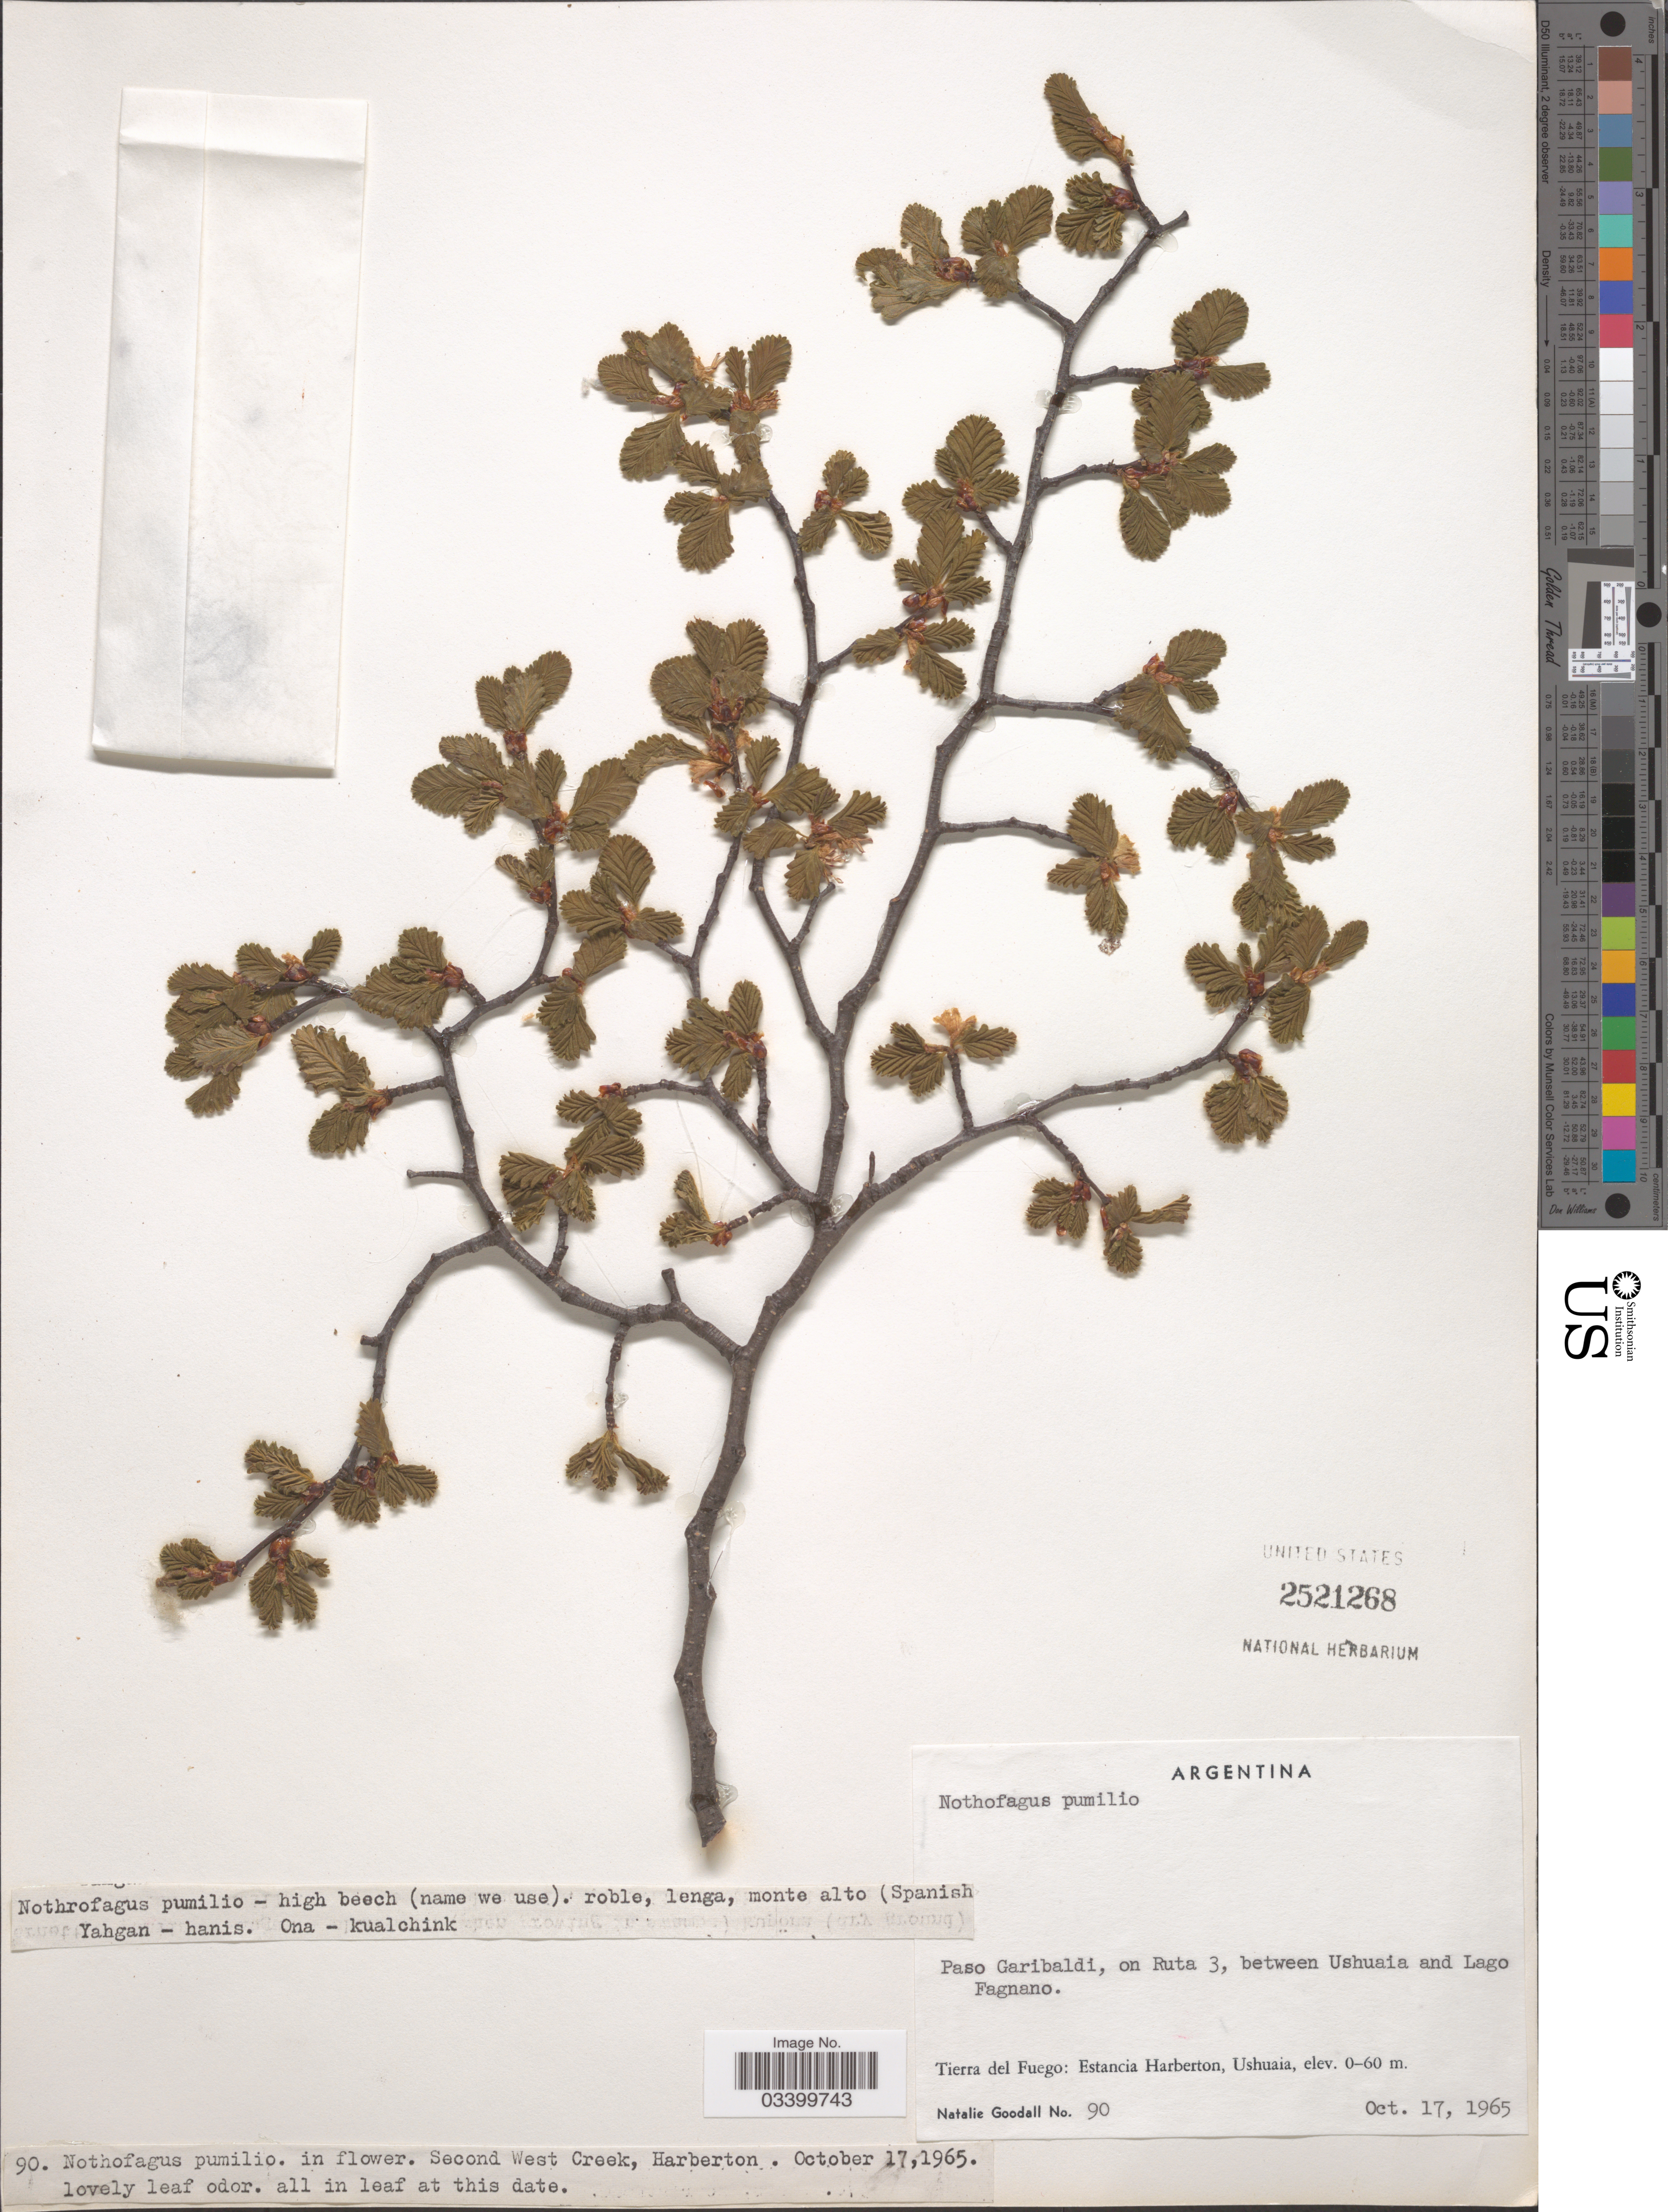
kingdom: Plantae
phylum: Tracheophyta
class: Magnoliopsida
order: Fagales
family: Nothofagaceae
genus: Nothofagus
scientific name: Nothofagus pumilio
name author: (Poepp. & Endl.) Krasser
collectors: N. Goodall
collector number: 90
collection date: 1965-10-17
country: Argentina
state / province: Tierra del Fuego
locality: Paso Garibaldi, on Ruta 3, between Ushuaia and Lago Fagnano. Estancia Harberton, Ushuaia.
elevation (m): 0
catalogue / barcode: US 2521268